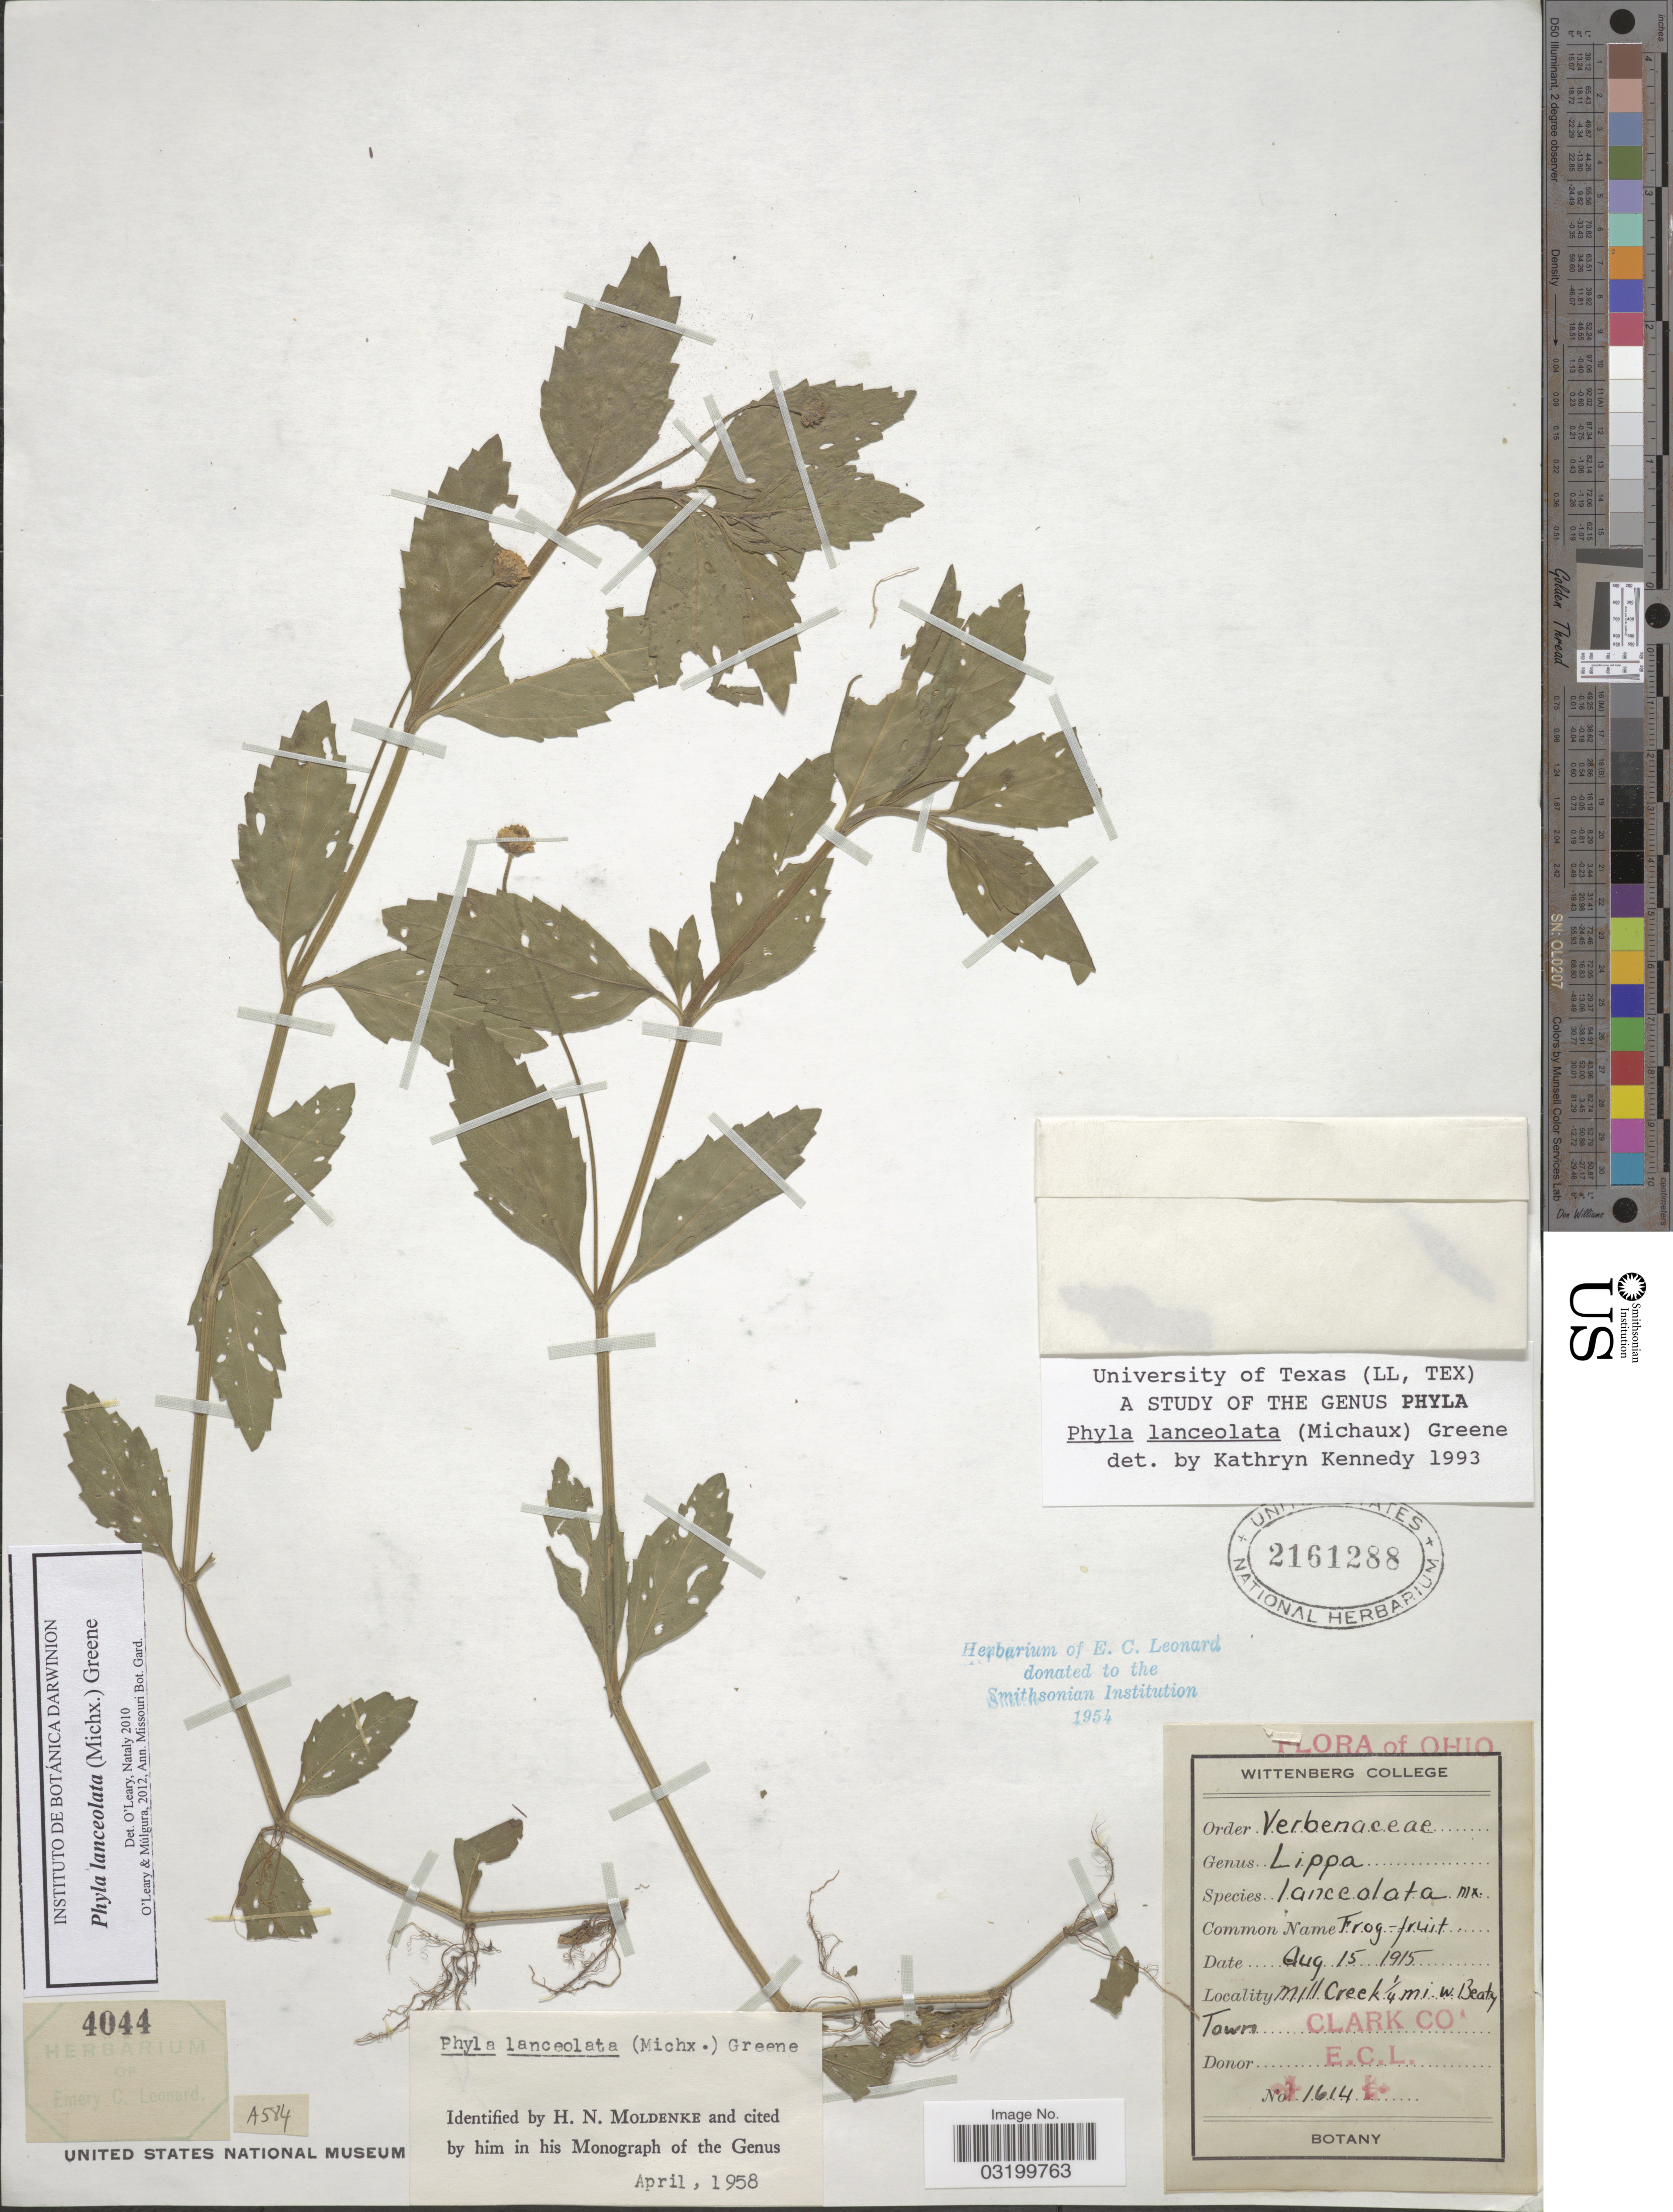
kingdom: Plantae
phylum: Tracheophyta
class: Magnoliopsida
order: Lamiales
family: Verbenaceae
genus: Phyla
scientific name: Phyla lanceolata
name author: (Michx.) Greene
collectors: E. C. Leonard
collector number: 1614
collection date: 1915-08-15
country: United States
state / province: Ohio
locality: Mill Creek ¼ mi. w. Beaty Town. Clark Co.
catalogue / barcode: US 2161288